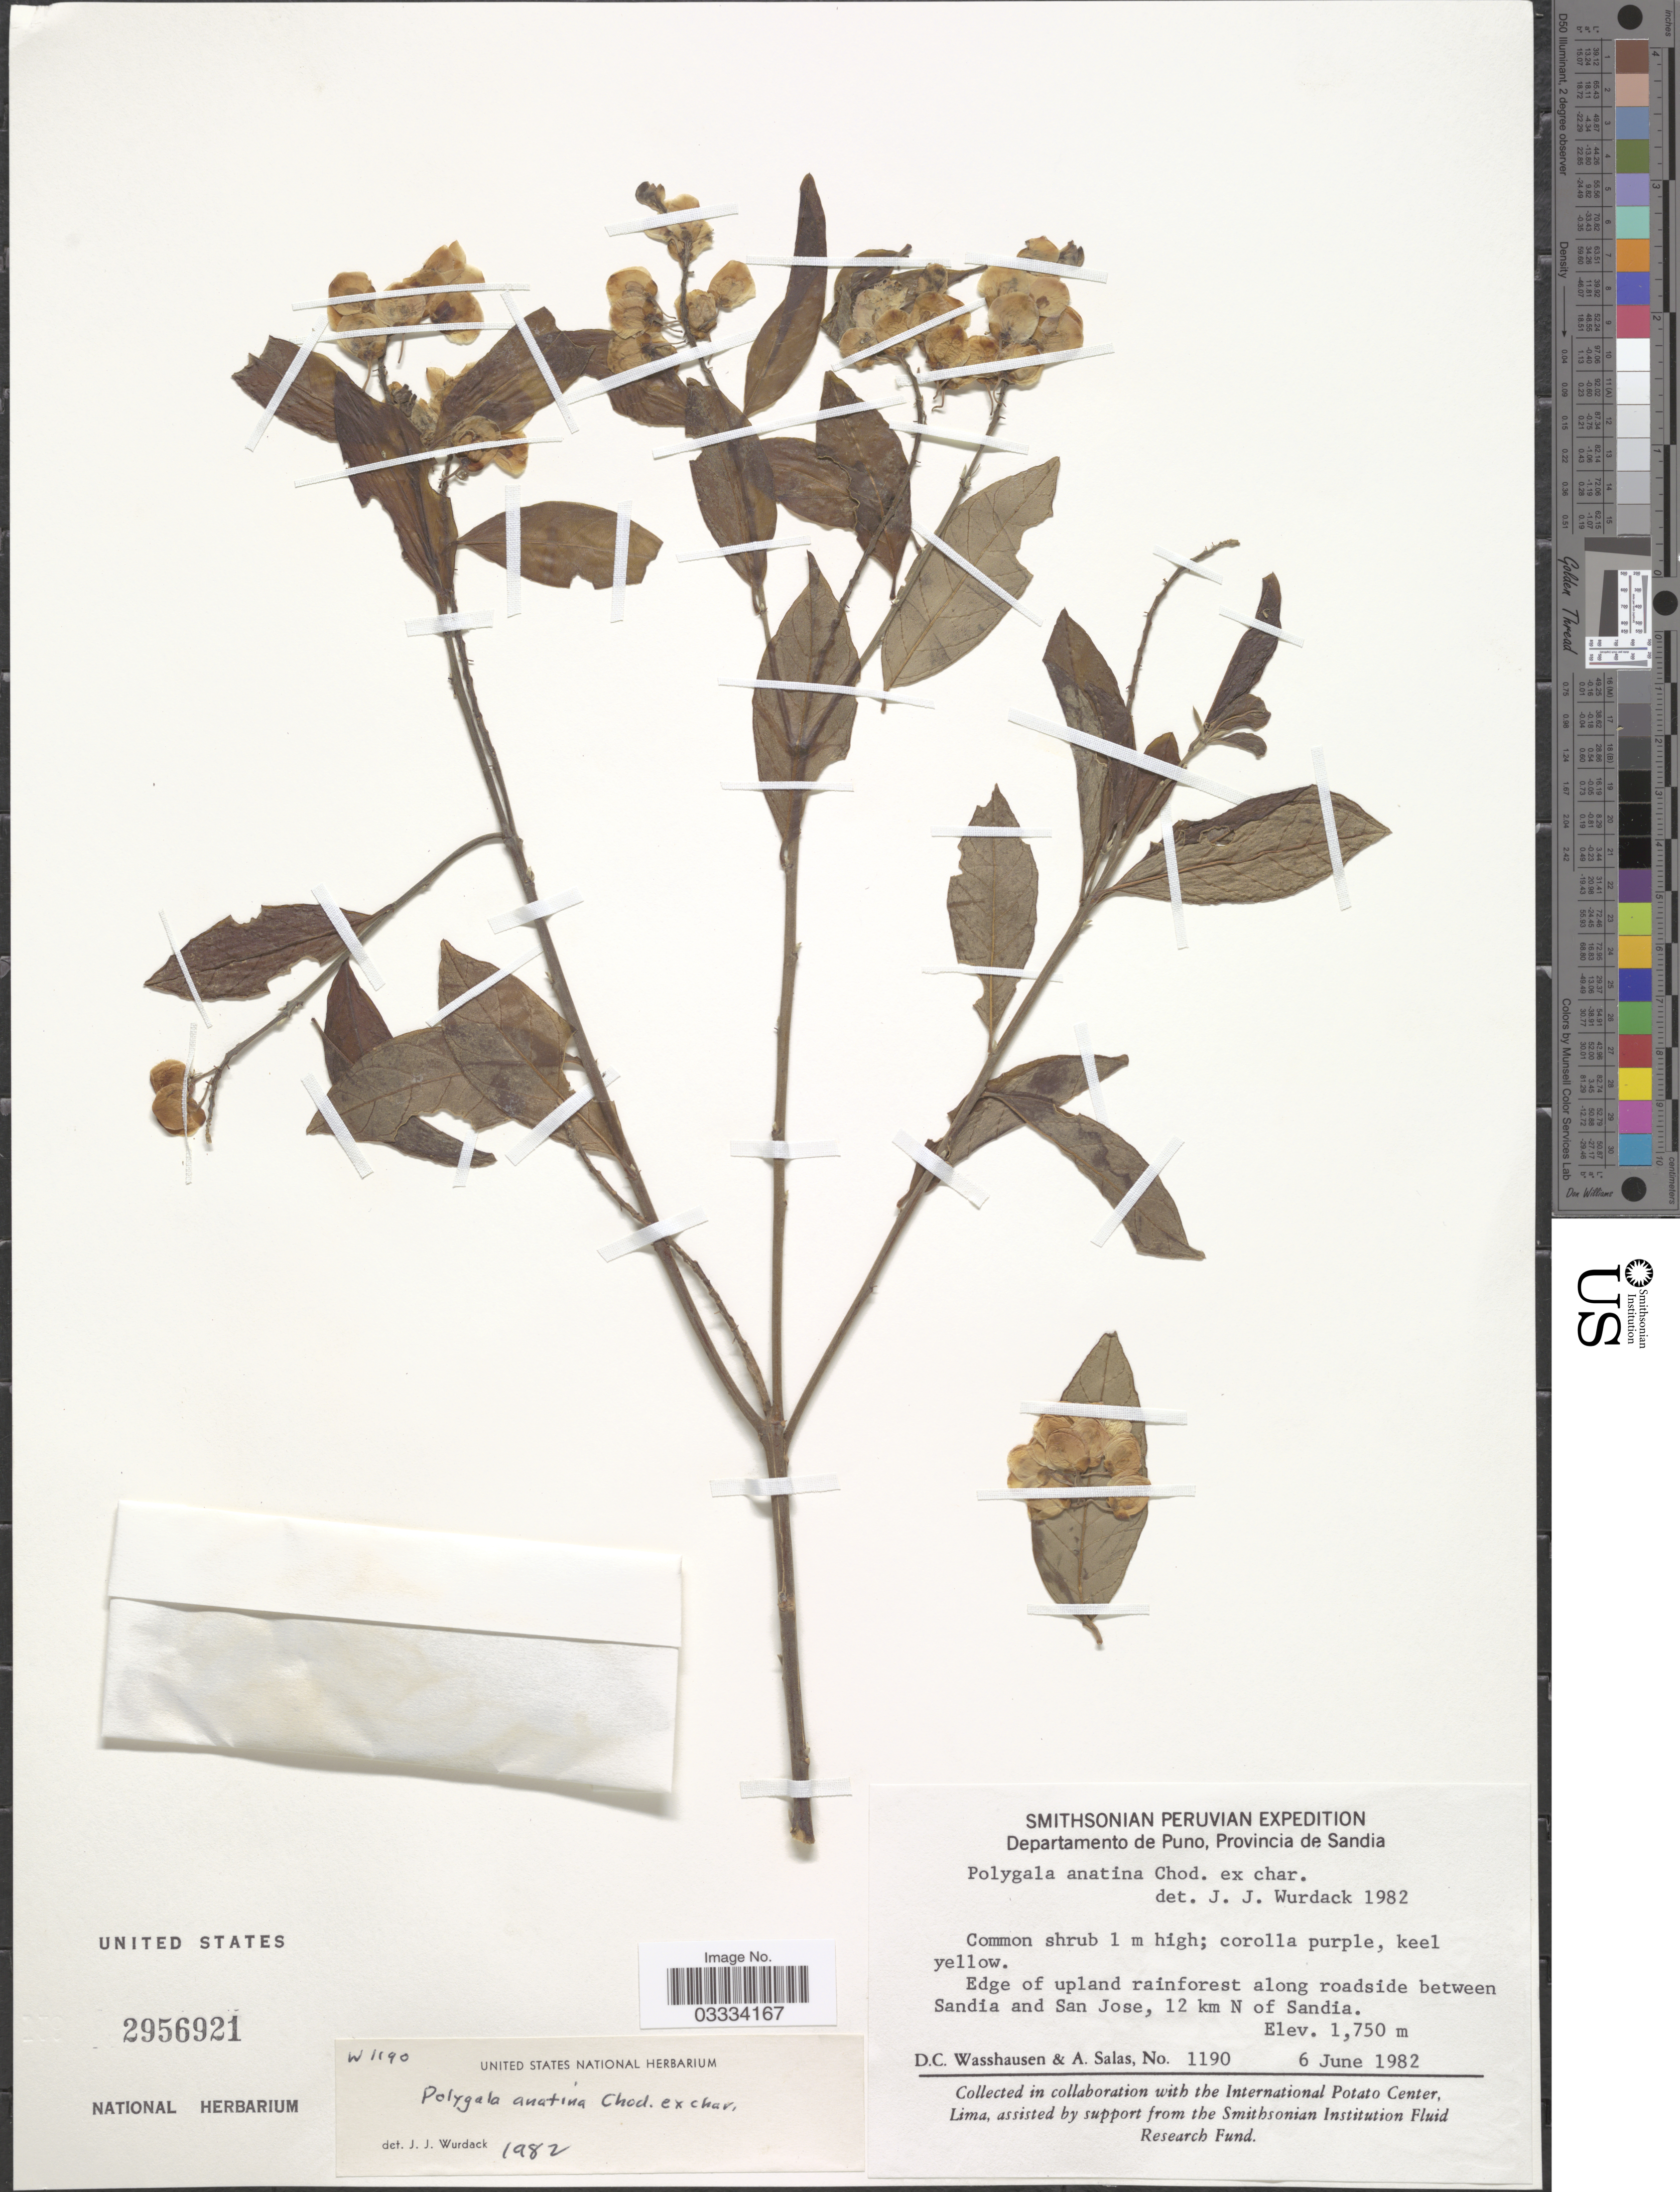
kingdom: Plantae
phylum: Tracheophyta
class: Magnoliopsida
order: Fabales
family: Polygalaceae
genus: Caamembeca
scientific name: Caamembeca spectabilis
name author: (DC.) J.F.B. Pastore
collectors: D. C. Wasshausen & A. Salas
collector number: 1190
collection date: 1982-06-06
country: Peru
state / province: Puno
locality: Departamento de Puno, Provincia de Sandia. Edge of upland rainforest along roadside between Sandia and San Jose, 12 km N of Sandia.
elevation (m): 1750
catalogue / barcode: US 2956921